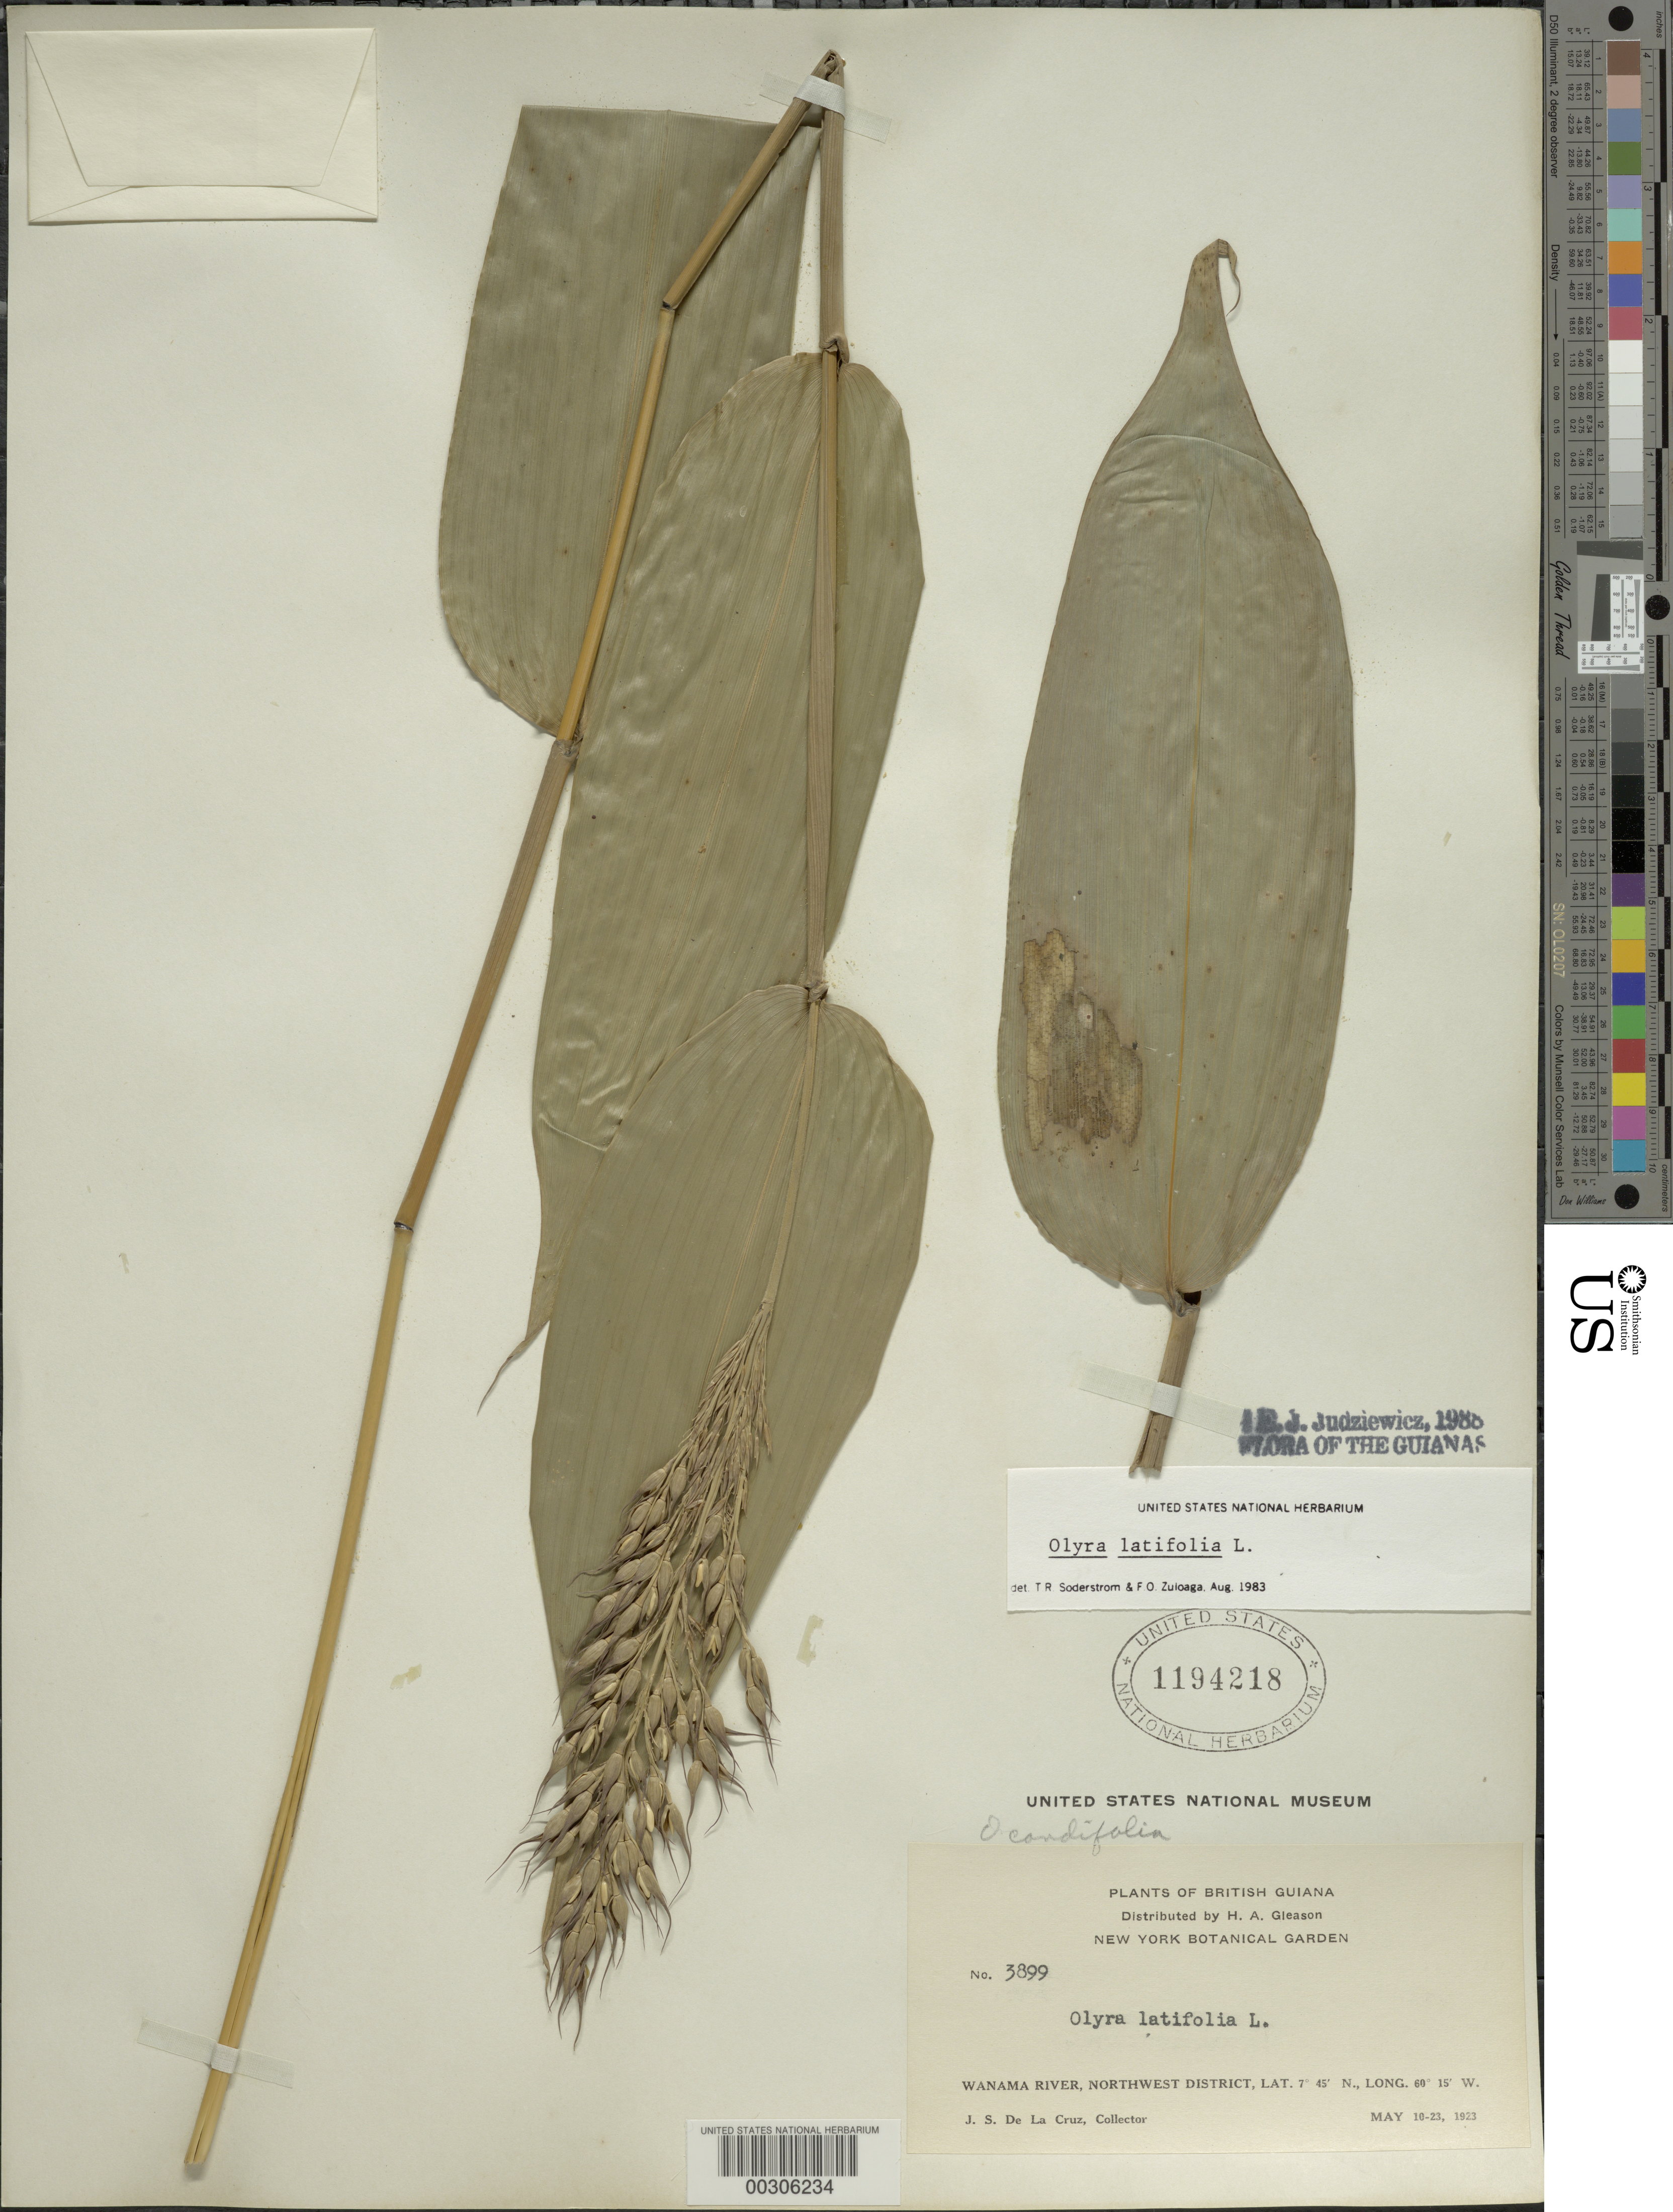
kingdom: Plantae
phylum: Tracheophyta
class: Liliopsida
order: Poales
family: Poaceae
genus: Olyra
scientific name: Olyra latifolia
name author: L.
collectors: J. S. de la Cruz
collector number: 3899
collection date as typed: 10 May 1923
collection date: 1923-05-10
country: Guyana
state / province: Barima-Waini (?)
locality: Wanama river (wanamu river?), (former) northwest dist.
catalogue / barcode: US 1194218